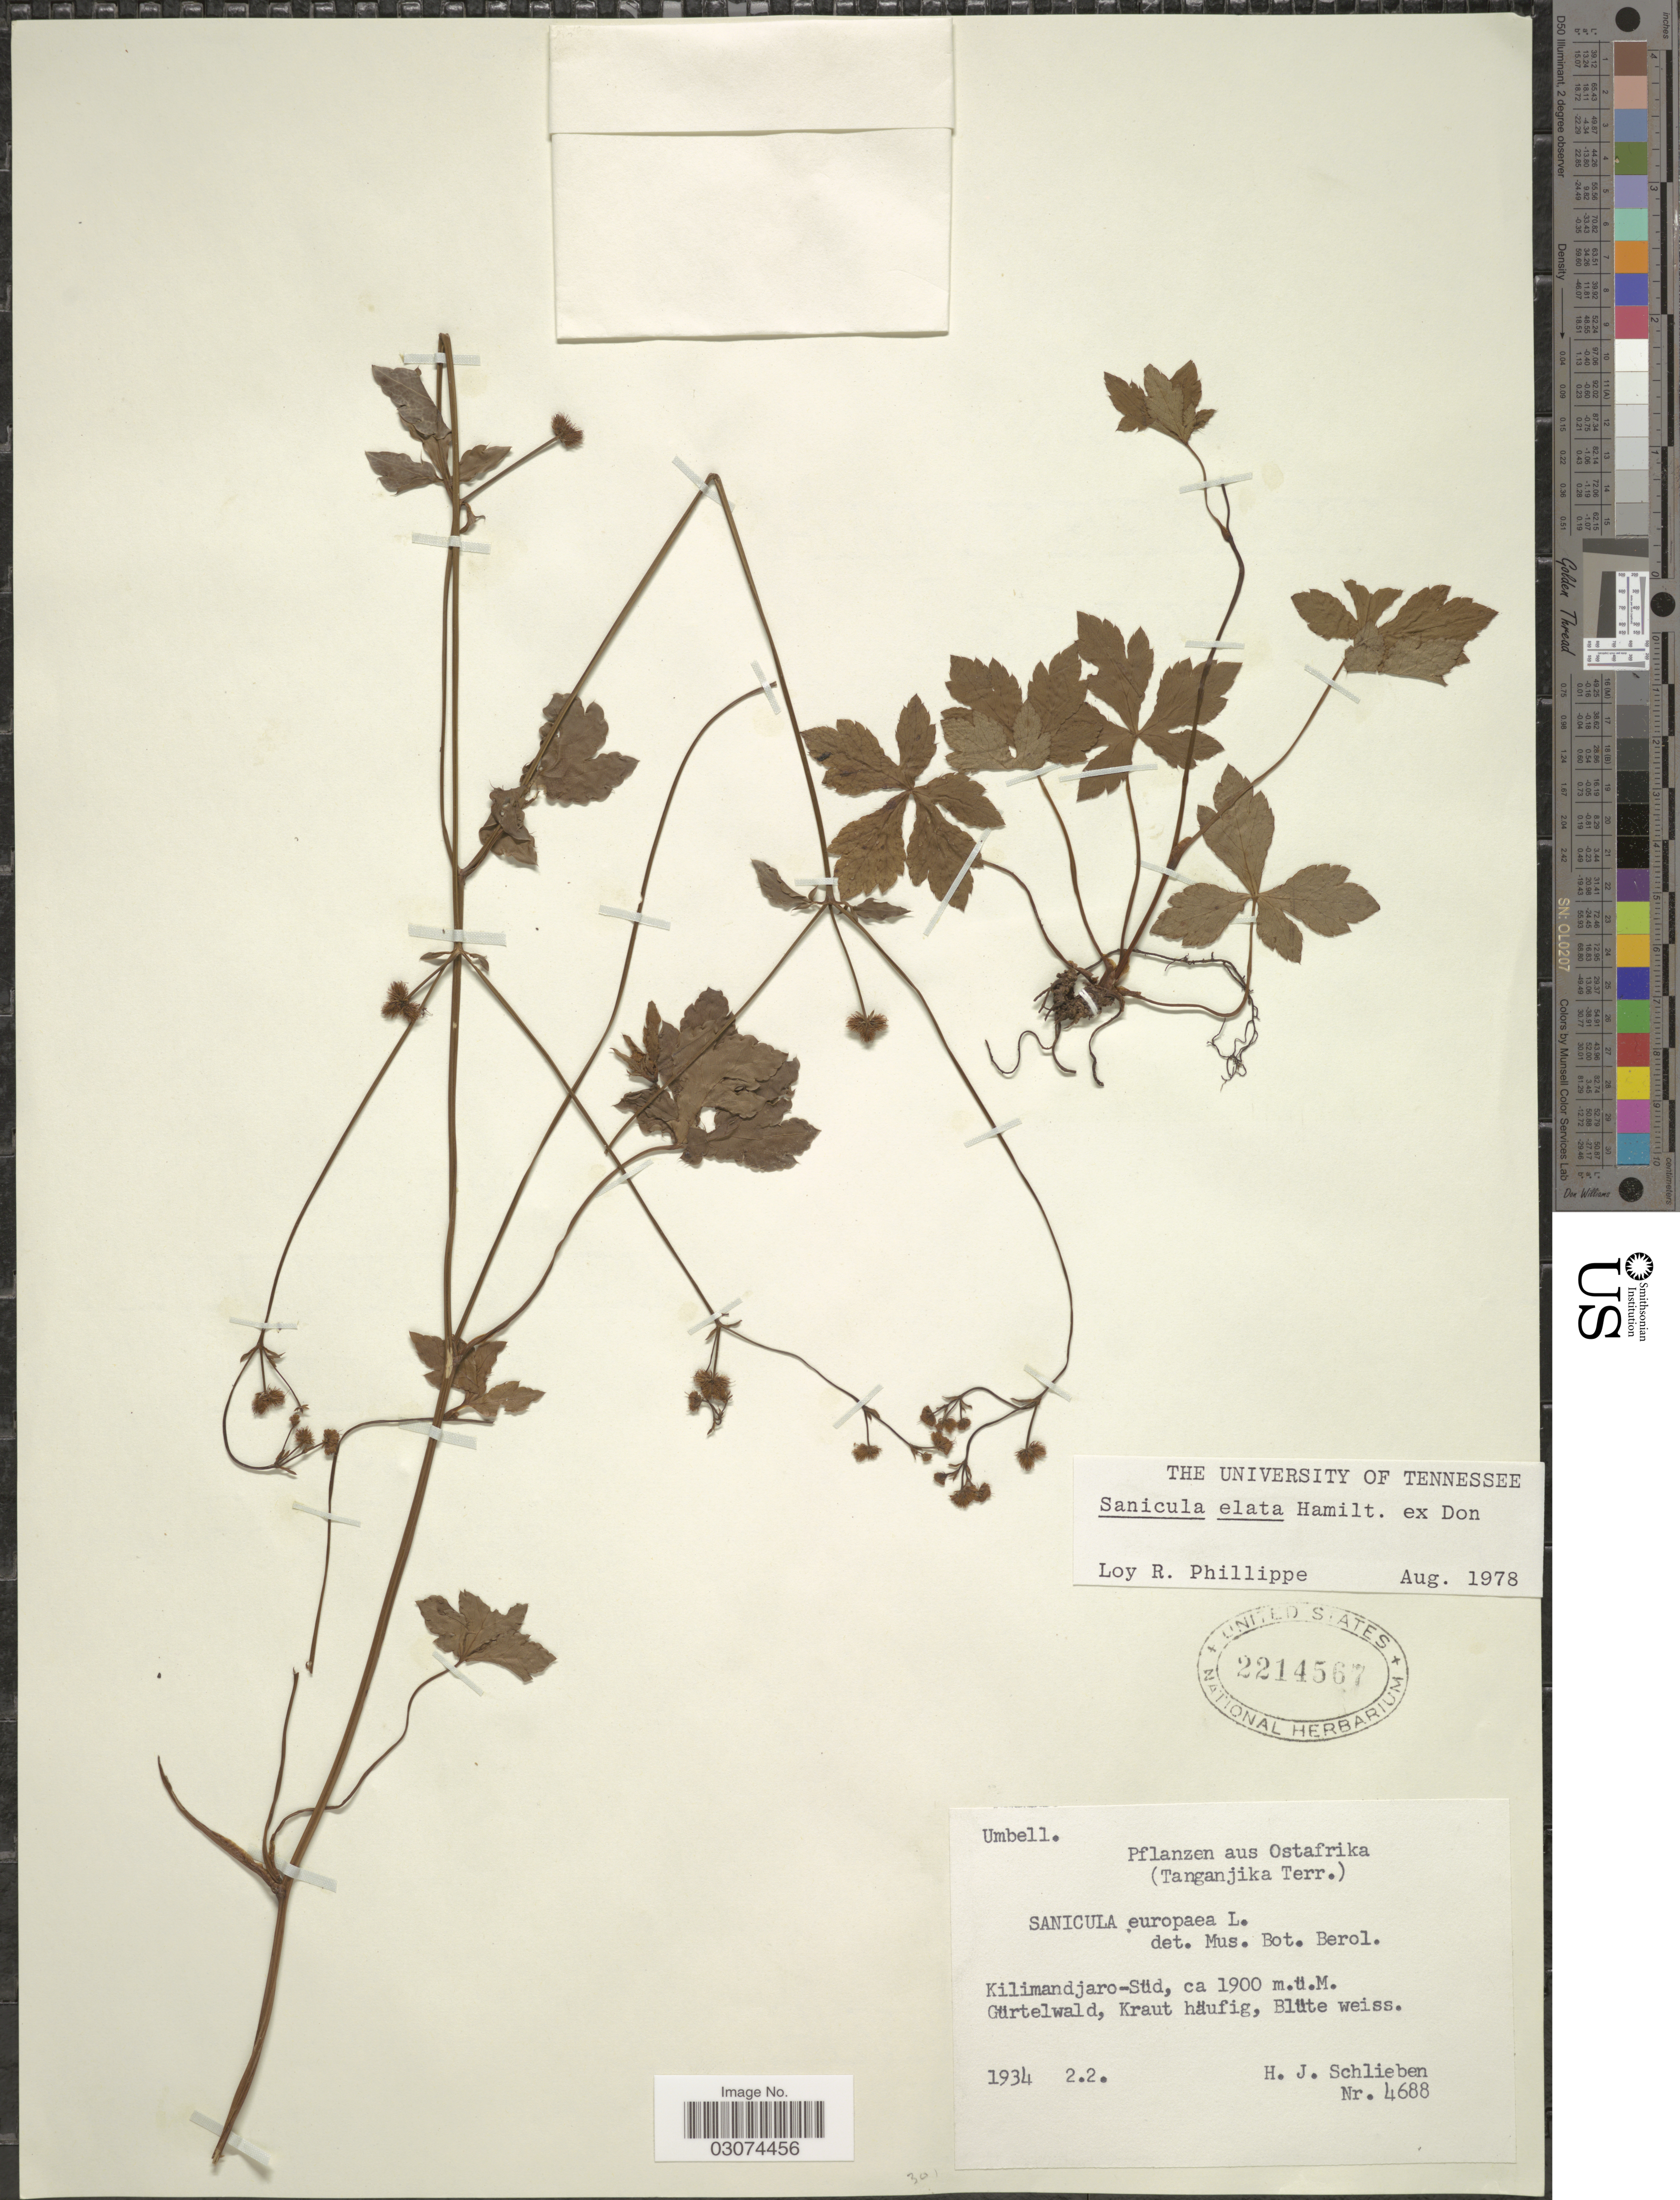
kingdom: Plantae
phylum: Tracheophyta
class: Magnoliopsida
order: Apiales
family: Apiaceae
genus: Sanicula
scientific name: Sanicula elata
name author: Buch.-Ham. ex D. Don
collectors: H. J. Schlieben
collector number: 4688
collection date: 1934-02-02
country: Tanzania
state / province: Kilimanjaro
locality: Ostafrika (Tanganjika Terr.). Kilimandjaro-Süd. Gürtelwald, Kraut häufig, Blüte weiss.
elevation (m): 1900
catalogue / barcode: US 2214567